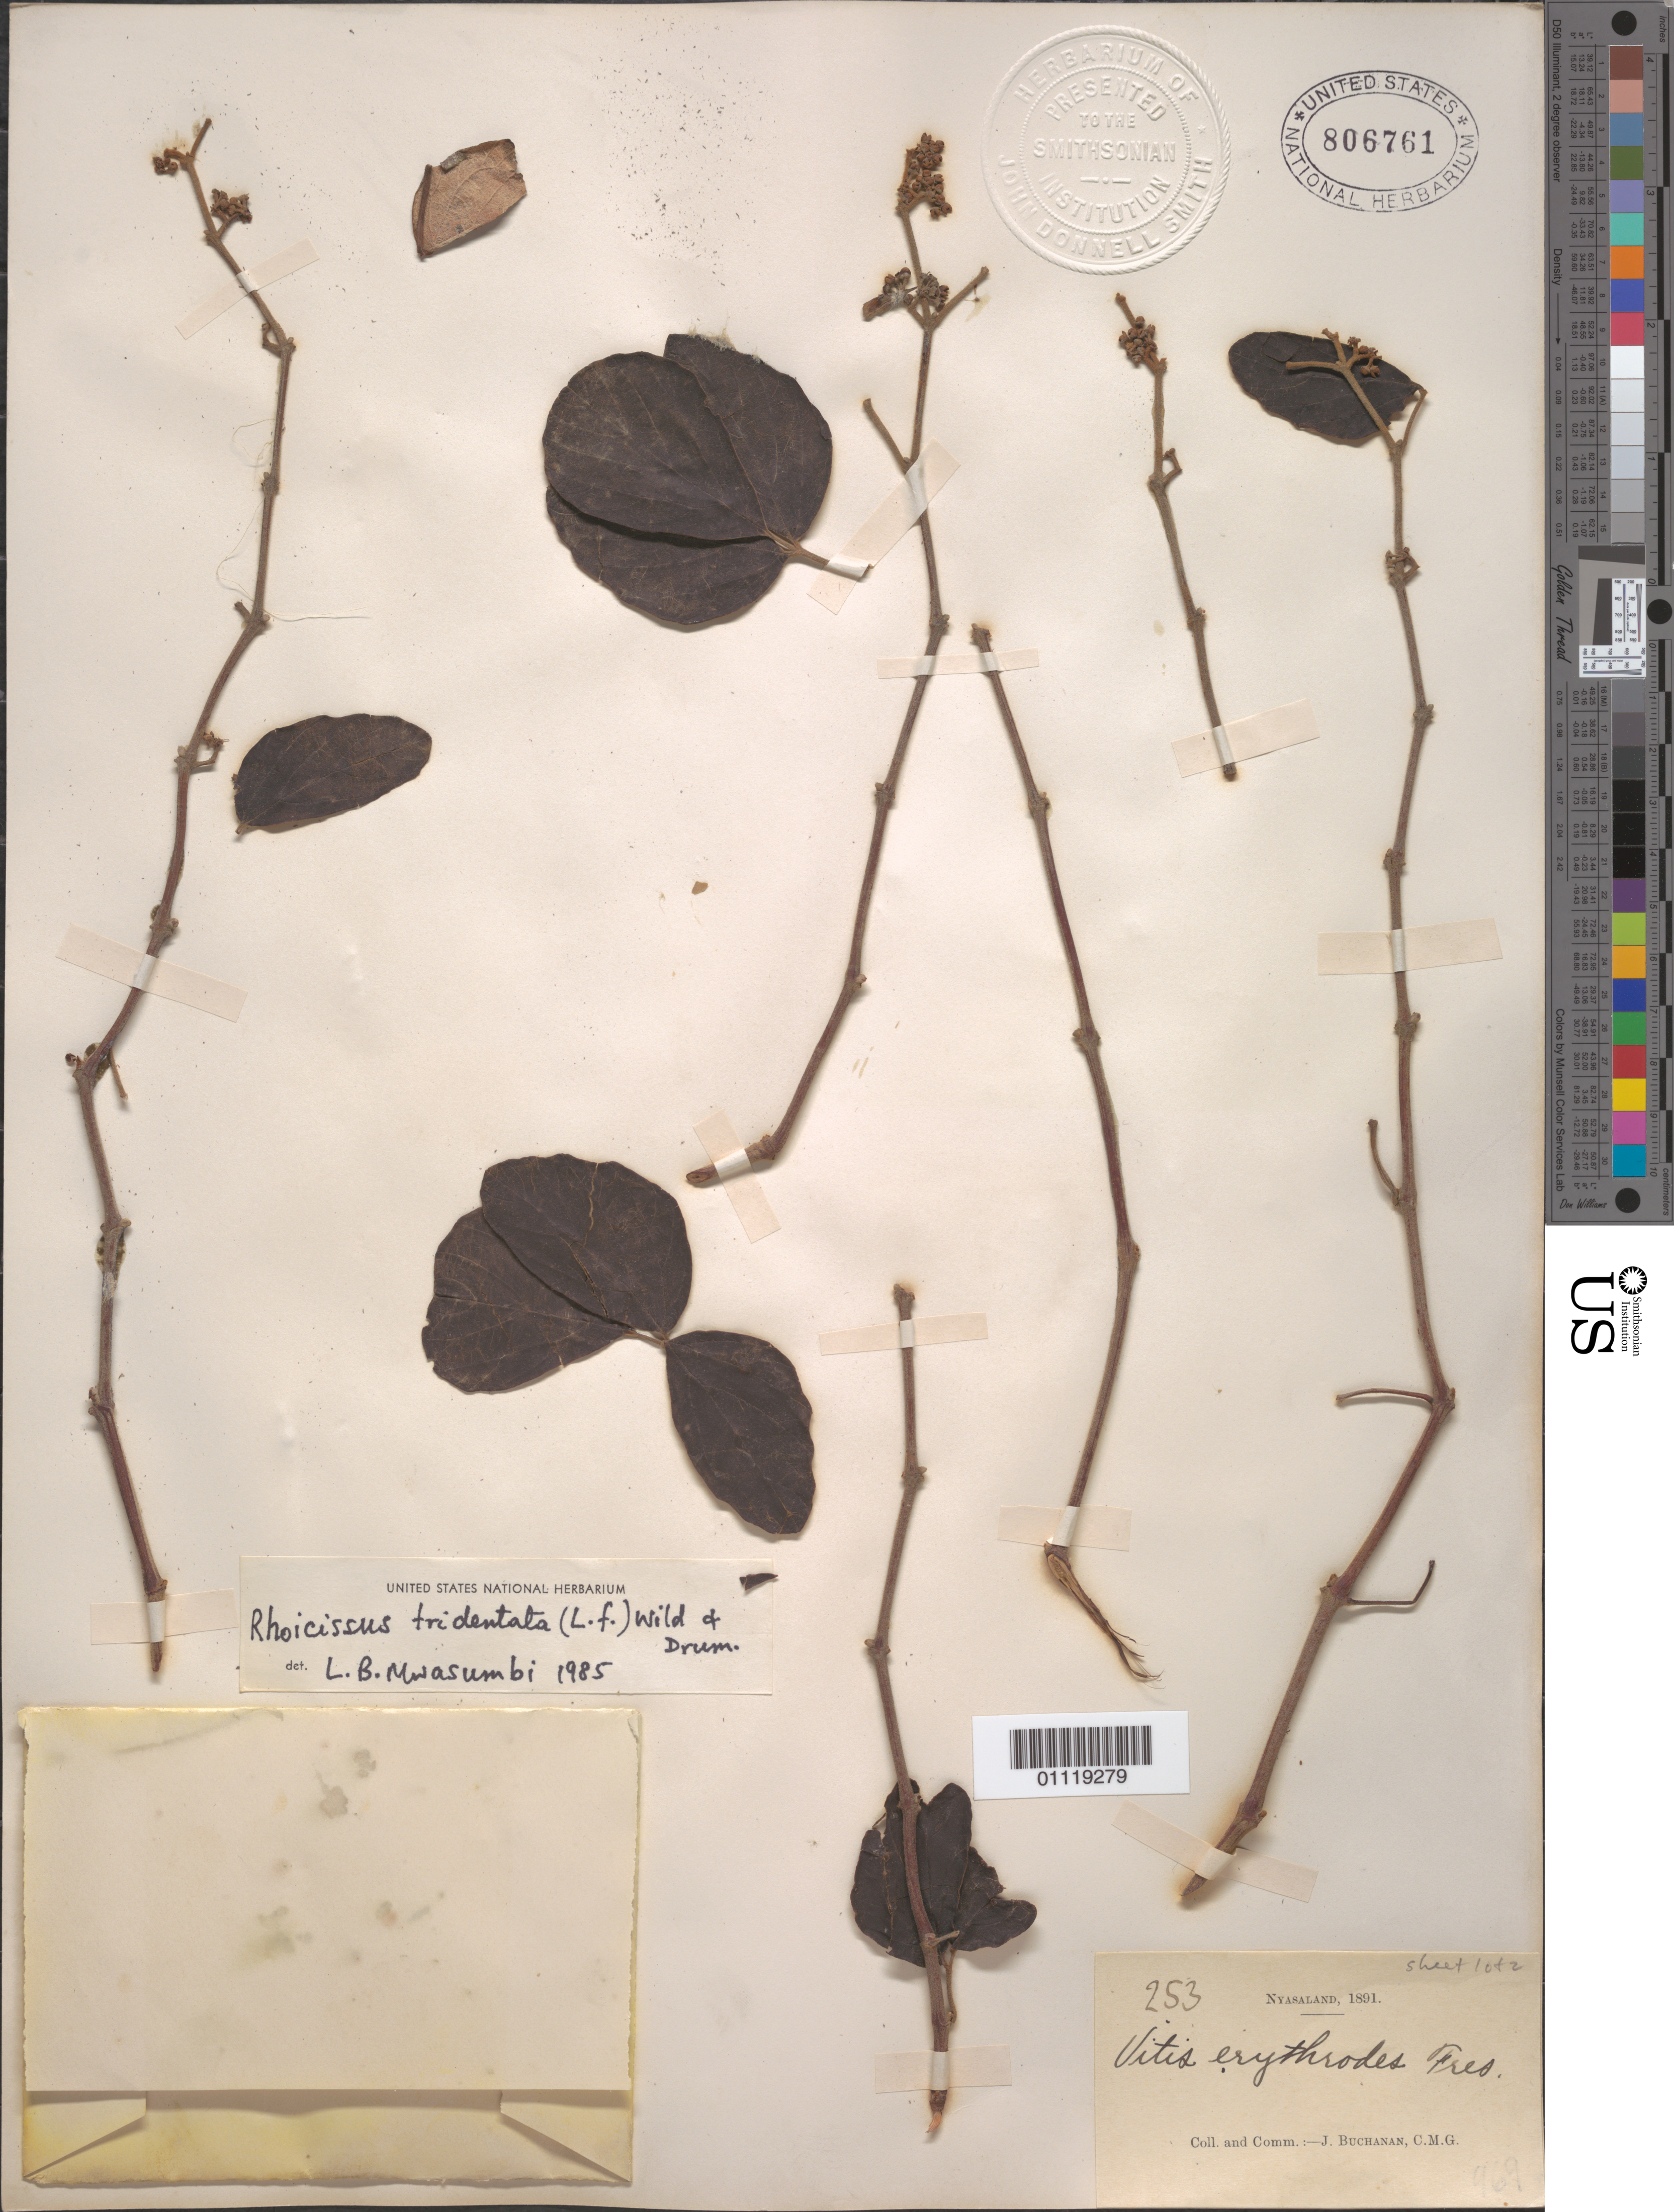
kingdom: Plantae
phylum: Tracheophyta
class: Magnoliopsida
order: Vitales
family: Vitaceae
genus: Rhoicissus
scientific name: Rhoicissus tridentata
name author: (L. f.) Wild & R.B. Drumm.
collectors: J. Buchanan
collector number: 253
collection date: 1891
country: Malawi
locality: Nyasaland.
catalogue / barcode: US 806761